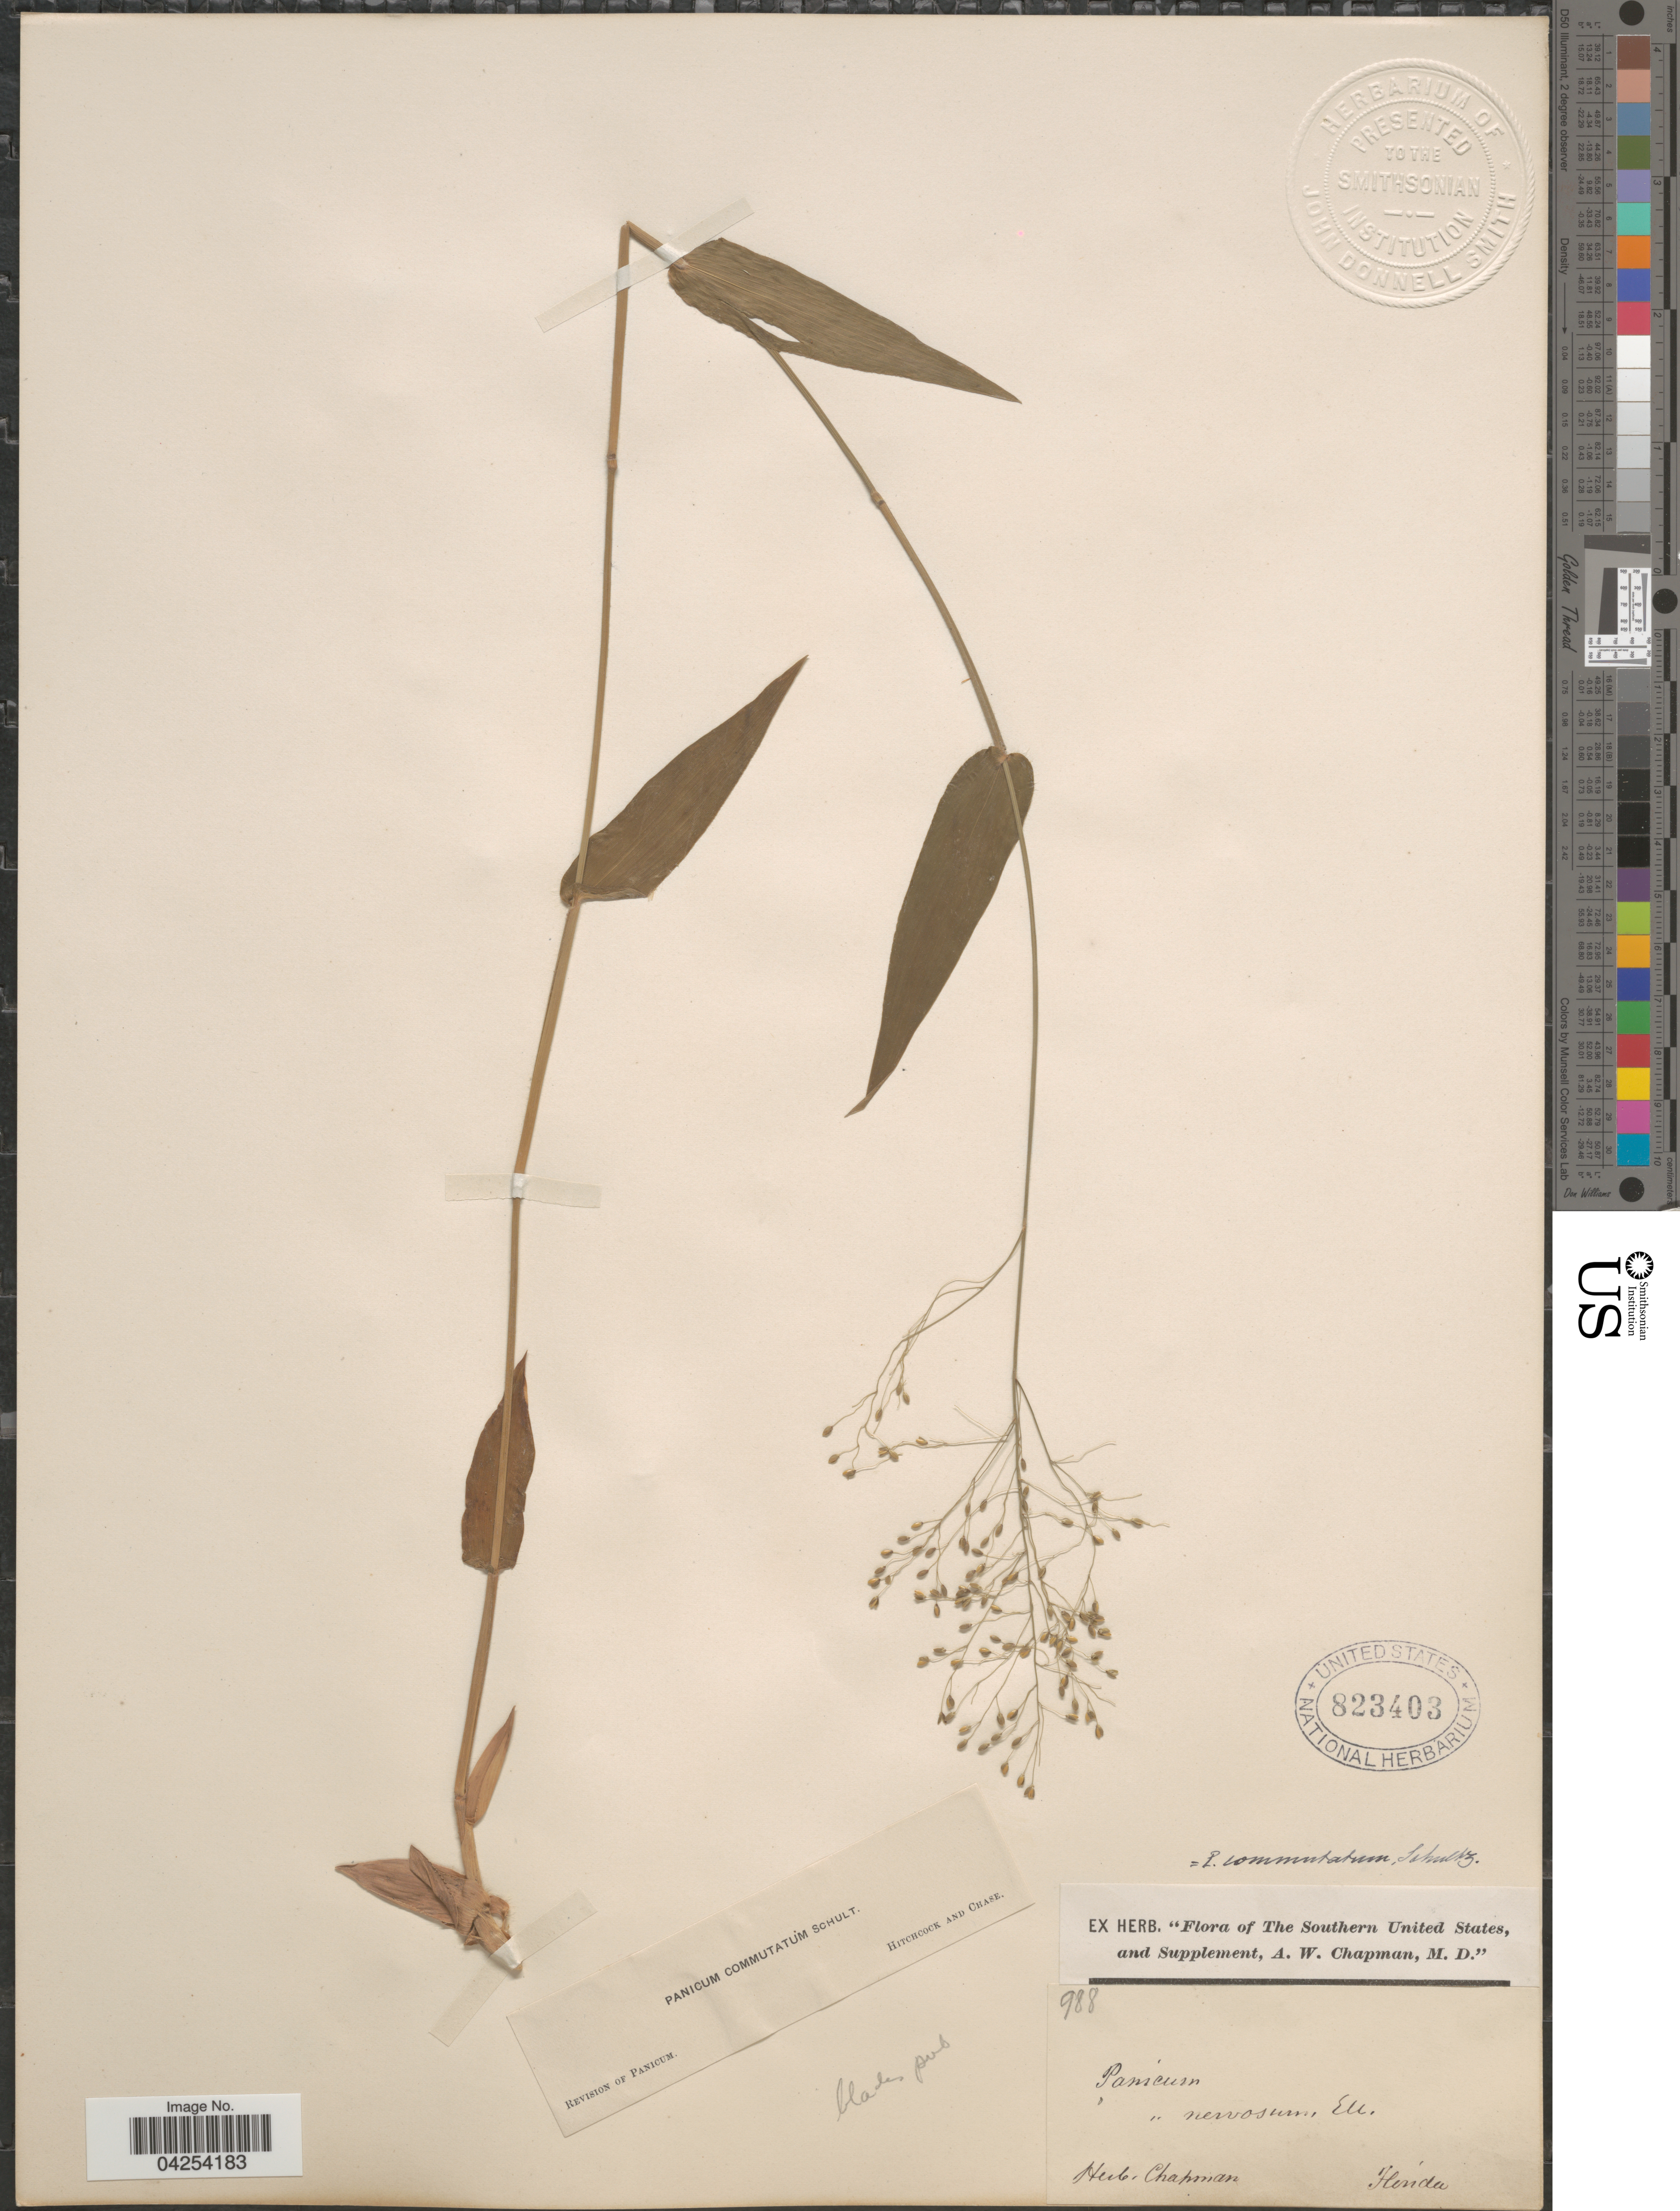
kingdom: Plantae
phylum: Tracheophyta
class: Liliopsida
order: Poales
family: Poaceae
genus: Dichanthelium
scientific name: Dichanthelium commutatum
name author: (Schult.) Gould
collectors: ex herb. Chapman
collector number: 988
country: United States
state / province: Florida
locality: Southern United States.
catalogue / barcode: US 823403